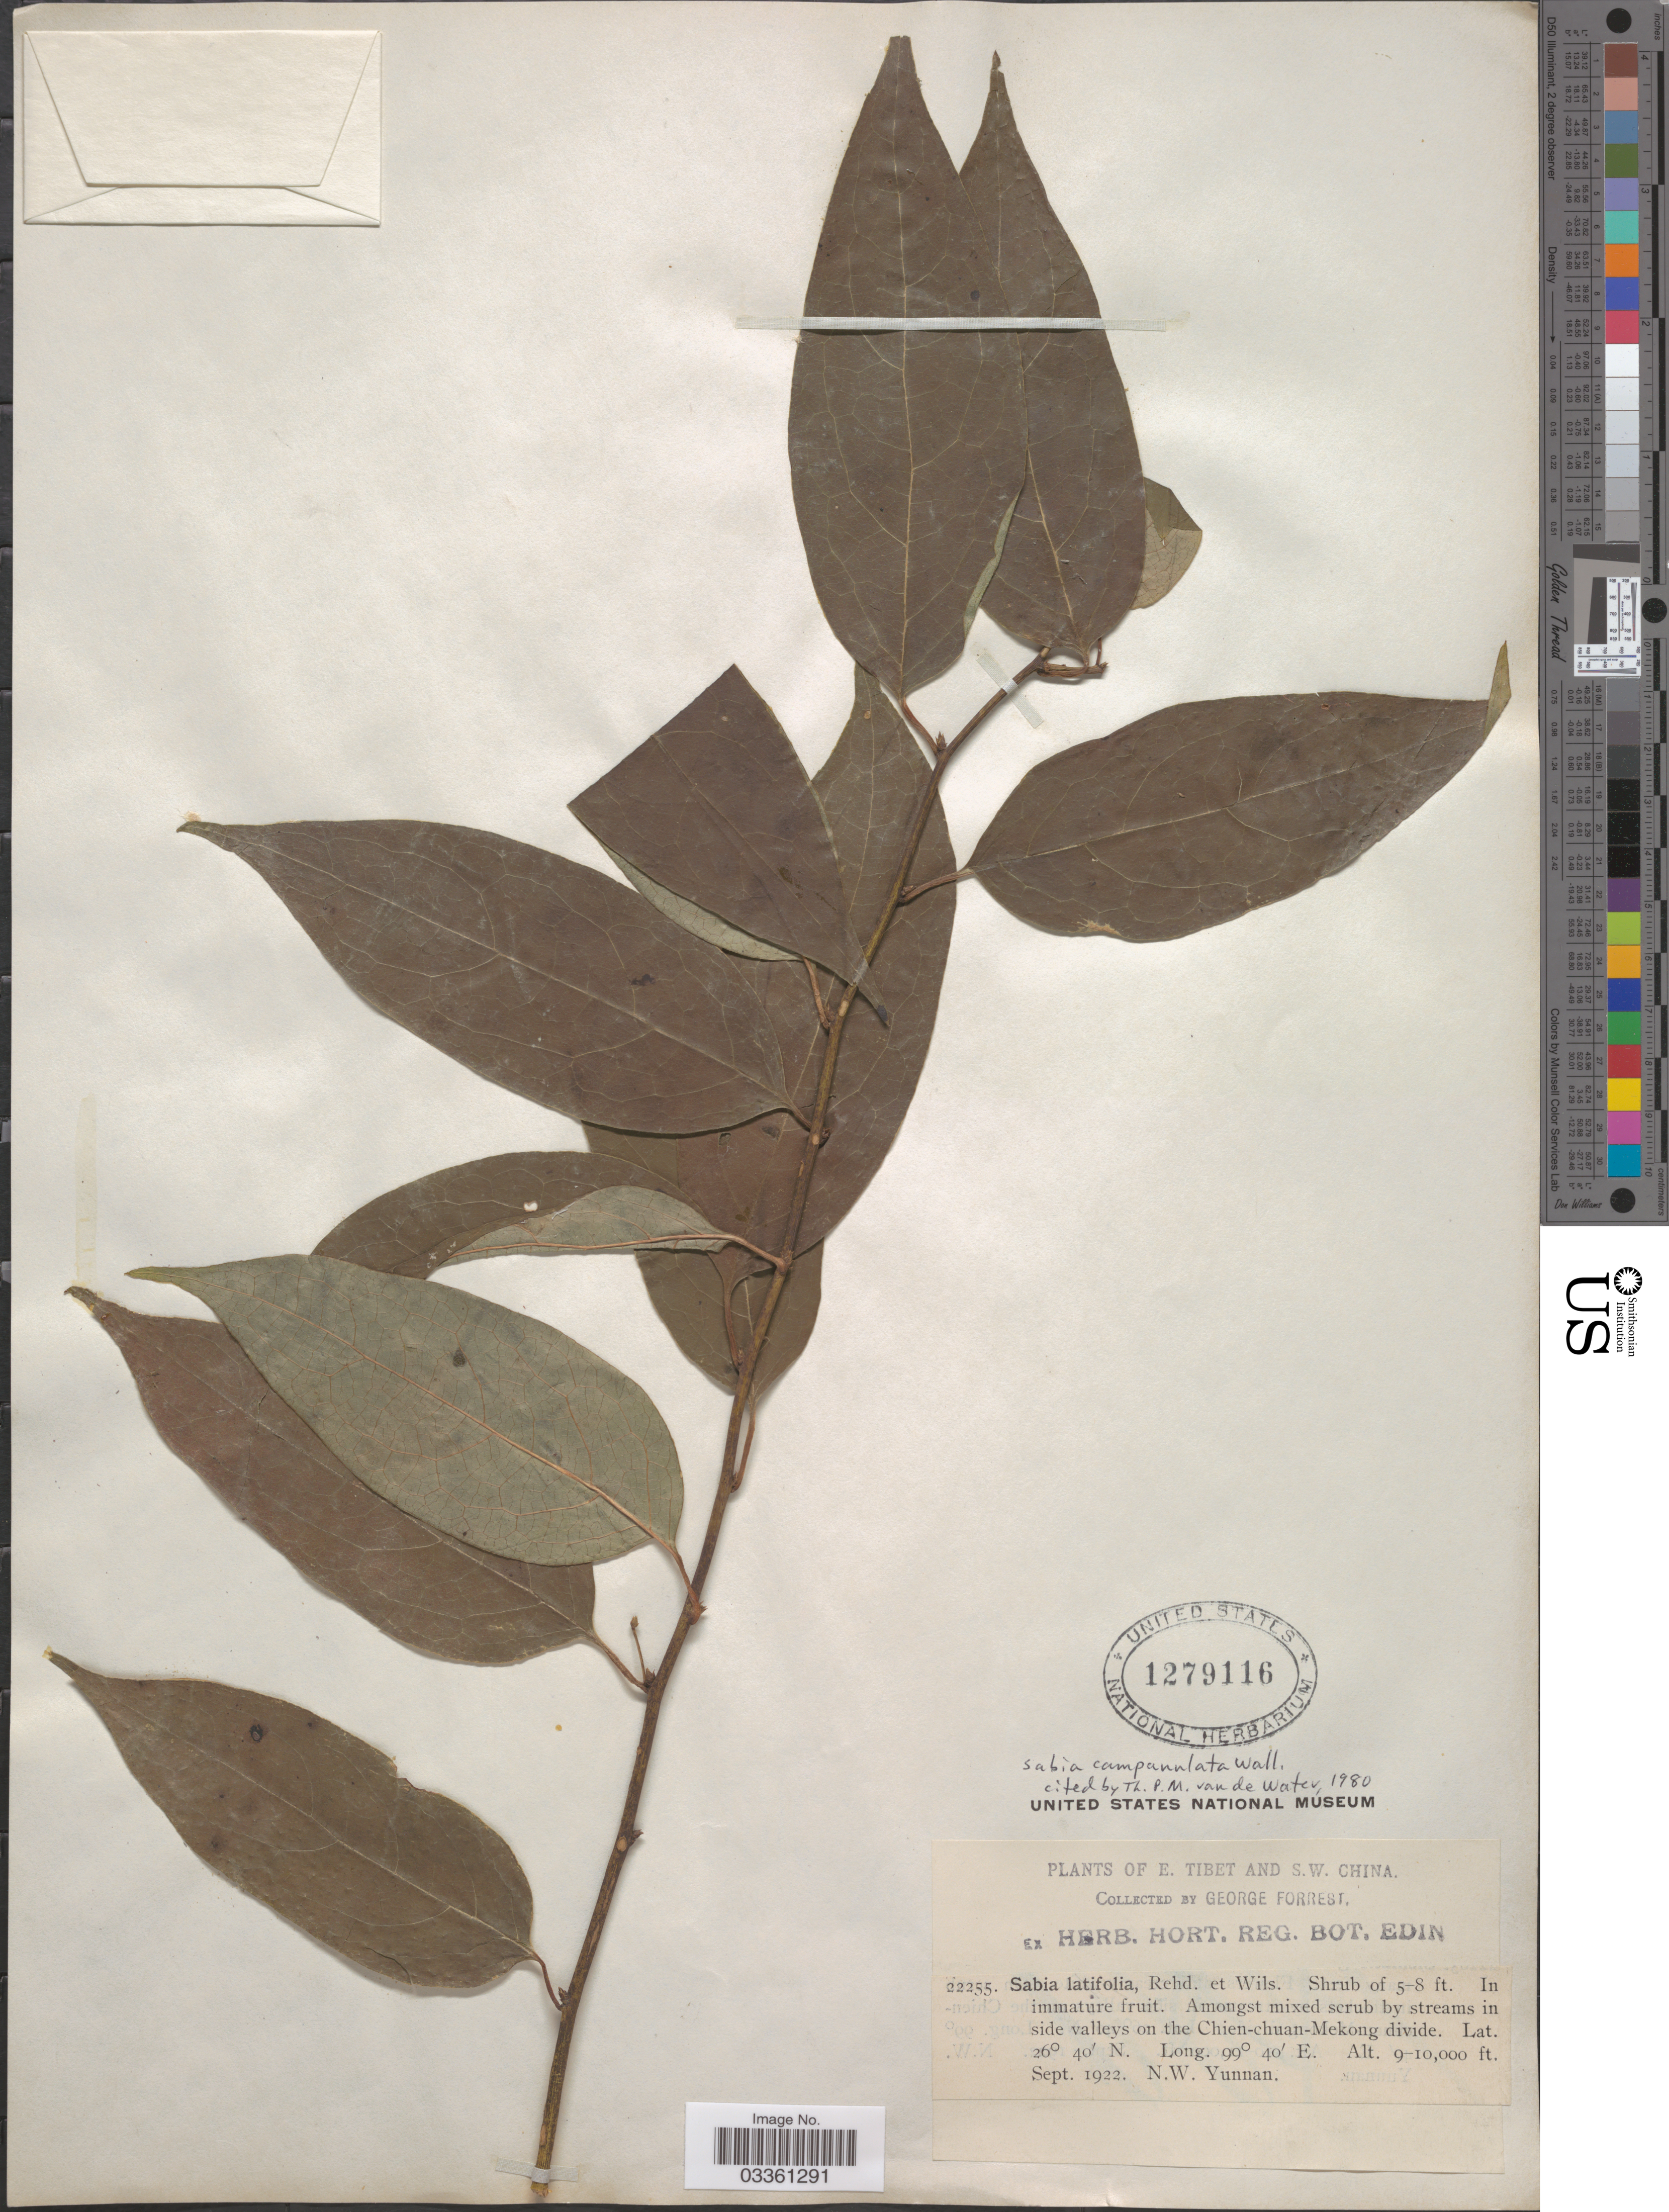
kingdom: Plantae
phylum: Tracheophyta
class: Magnoliopsida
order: Proteales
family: Sabiaceae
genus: Sabia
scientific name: Sabia campanulata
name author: Wall.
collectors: G. Forrest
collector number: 22255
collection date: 1922-09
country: China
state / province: Yunnan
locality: E. Tibet and S.W. China. Amongst mixed scrub by streams in side valleys on the Chien-chuan-Mekong divide. N.W. Yunnan.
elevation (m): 2743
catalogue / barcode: US 1279116